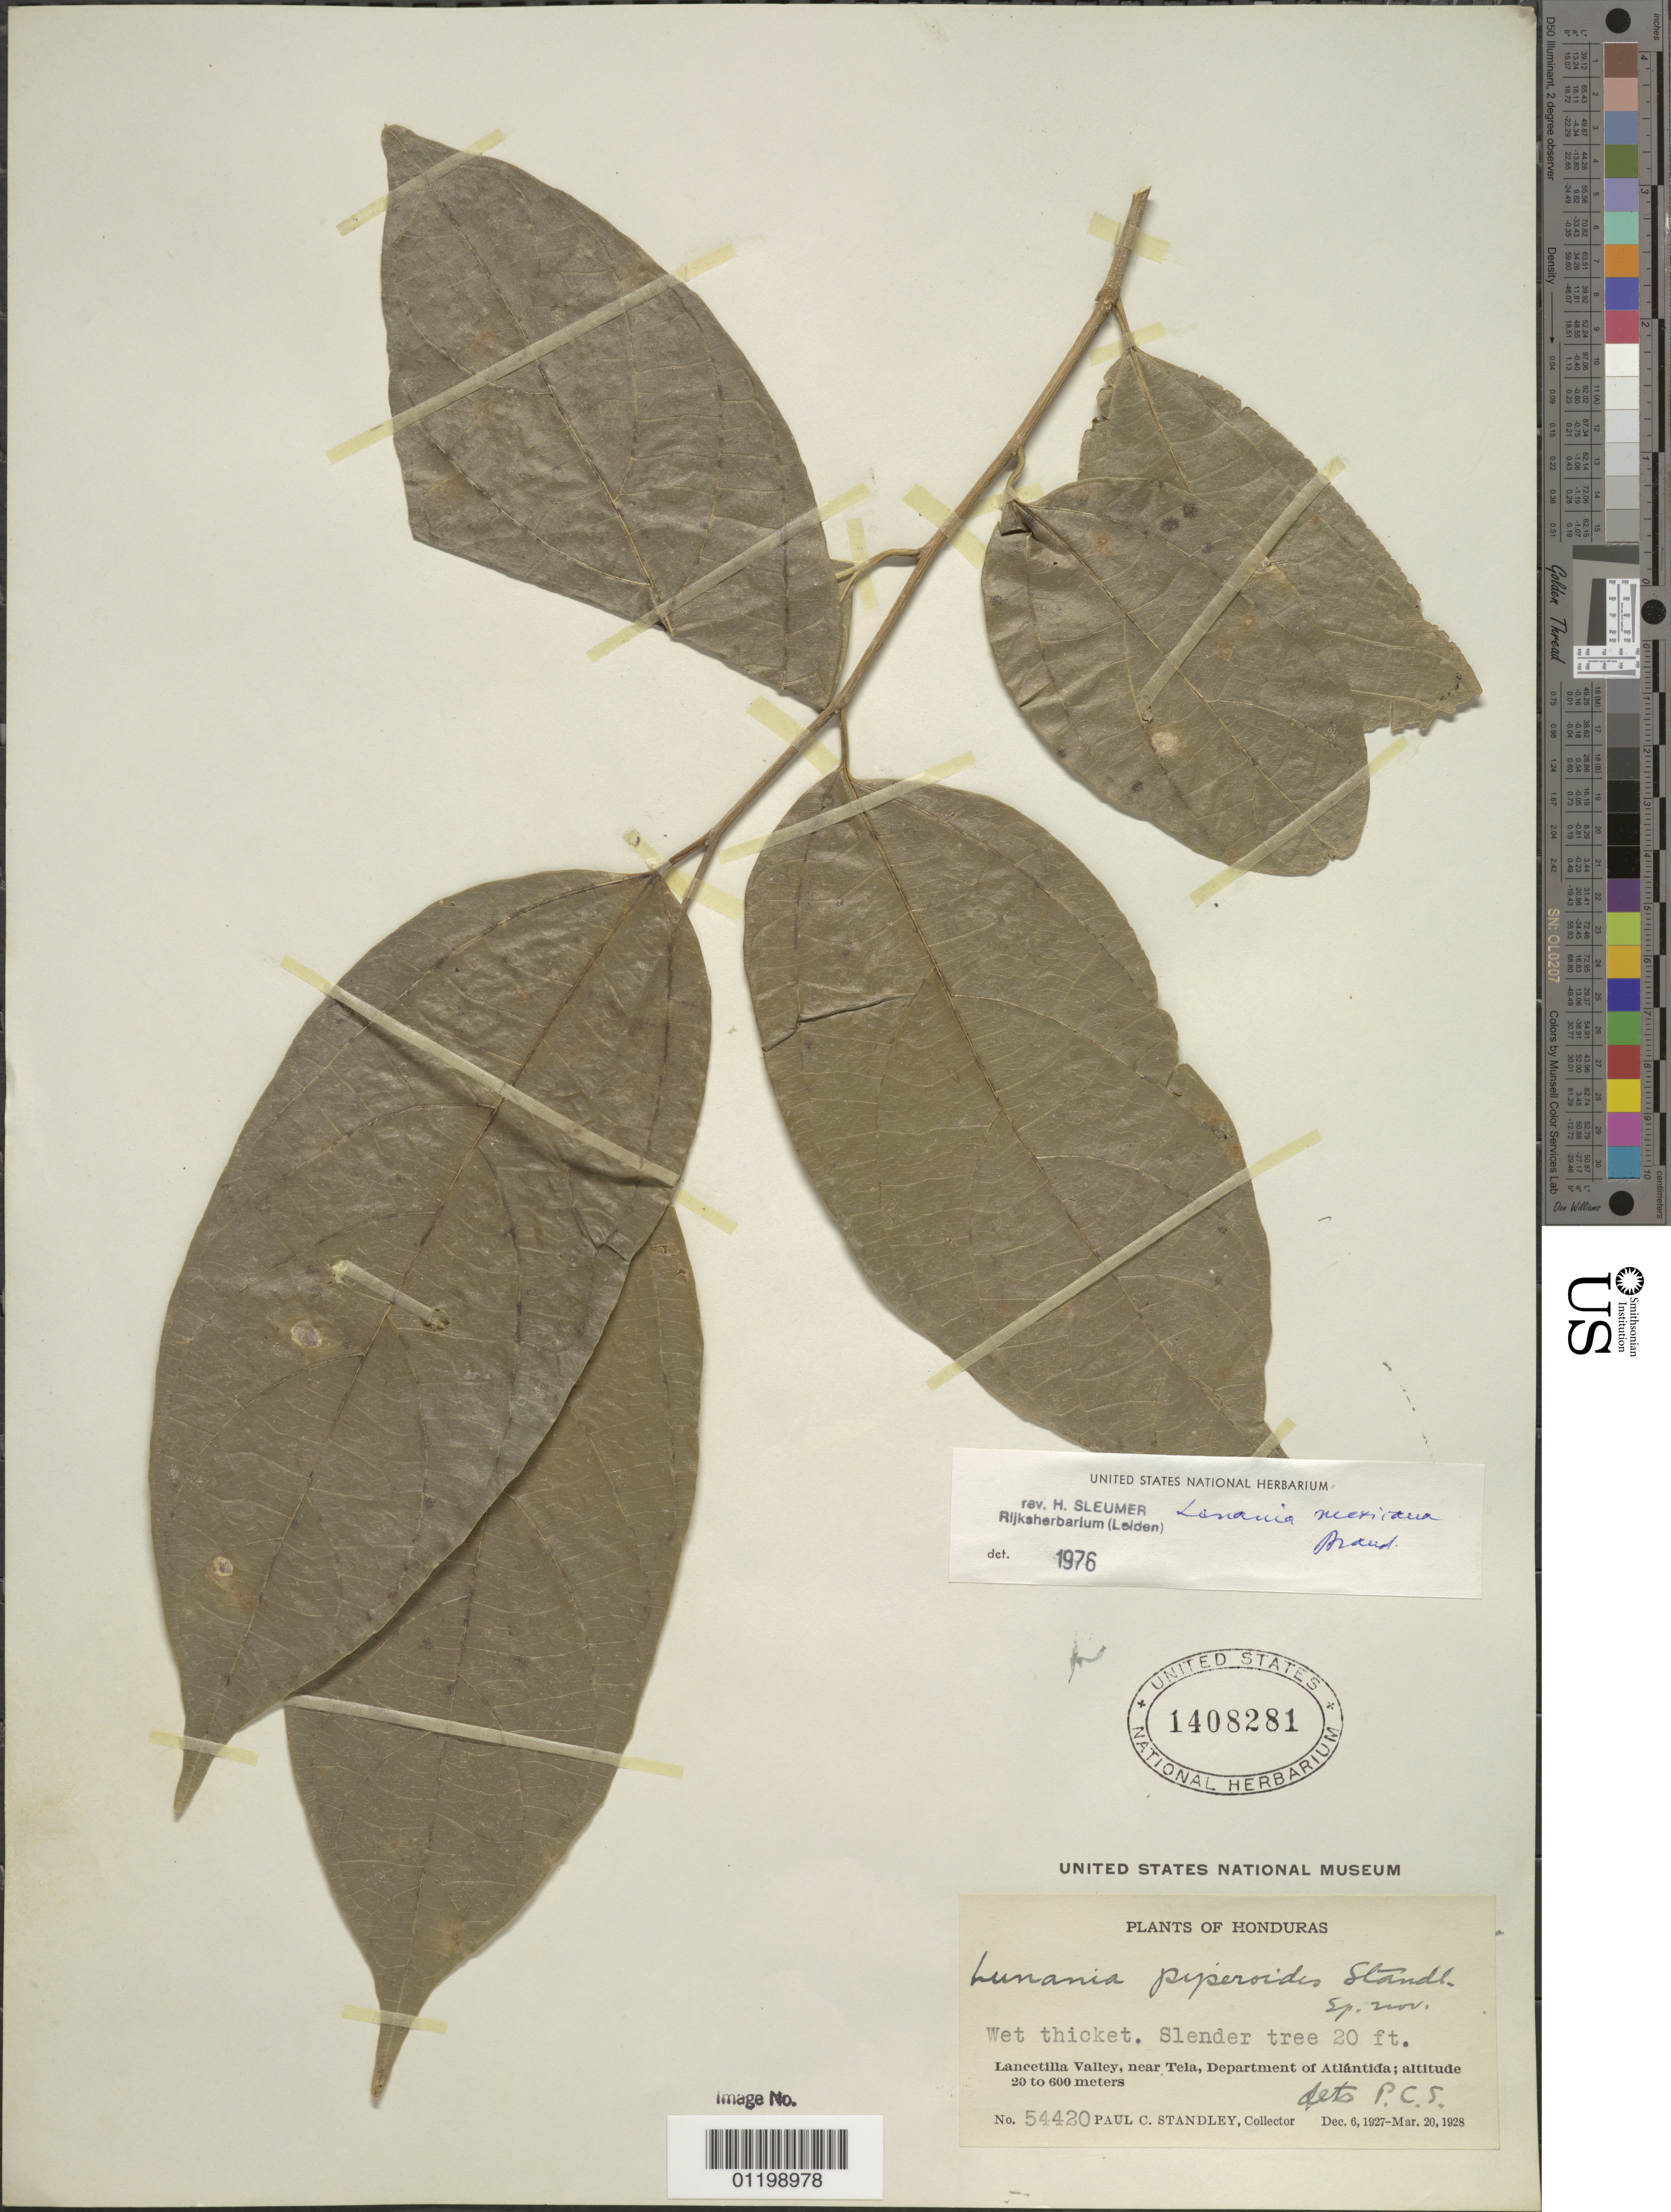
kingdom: Plantae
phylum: Tracheophyta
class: Magnoliopsida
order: Malpighiales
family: Salicaceae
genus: Lunania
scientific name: Lunania piperoides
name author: Standl.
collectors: P. C. Standley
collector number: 54420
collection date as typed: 06 Dec 1927 to 20 Mar 1928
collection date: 1927-12-06/1928-03-20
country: Honduras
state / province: Atlántida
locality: Lancetilla Valley, near Tela, Department of Atlántida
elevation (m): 20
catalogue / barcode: US 1408281